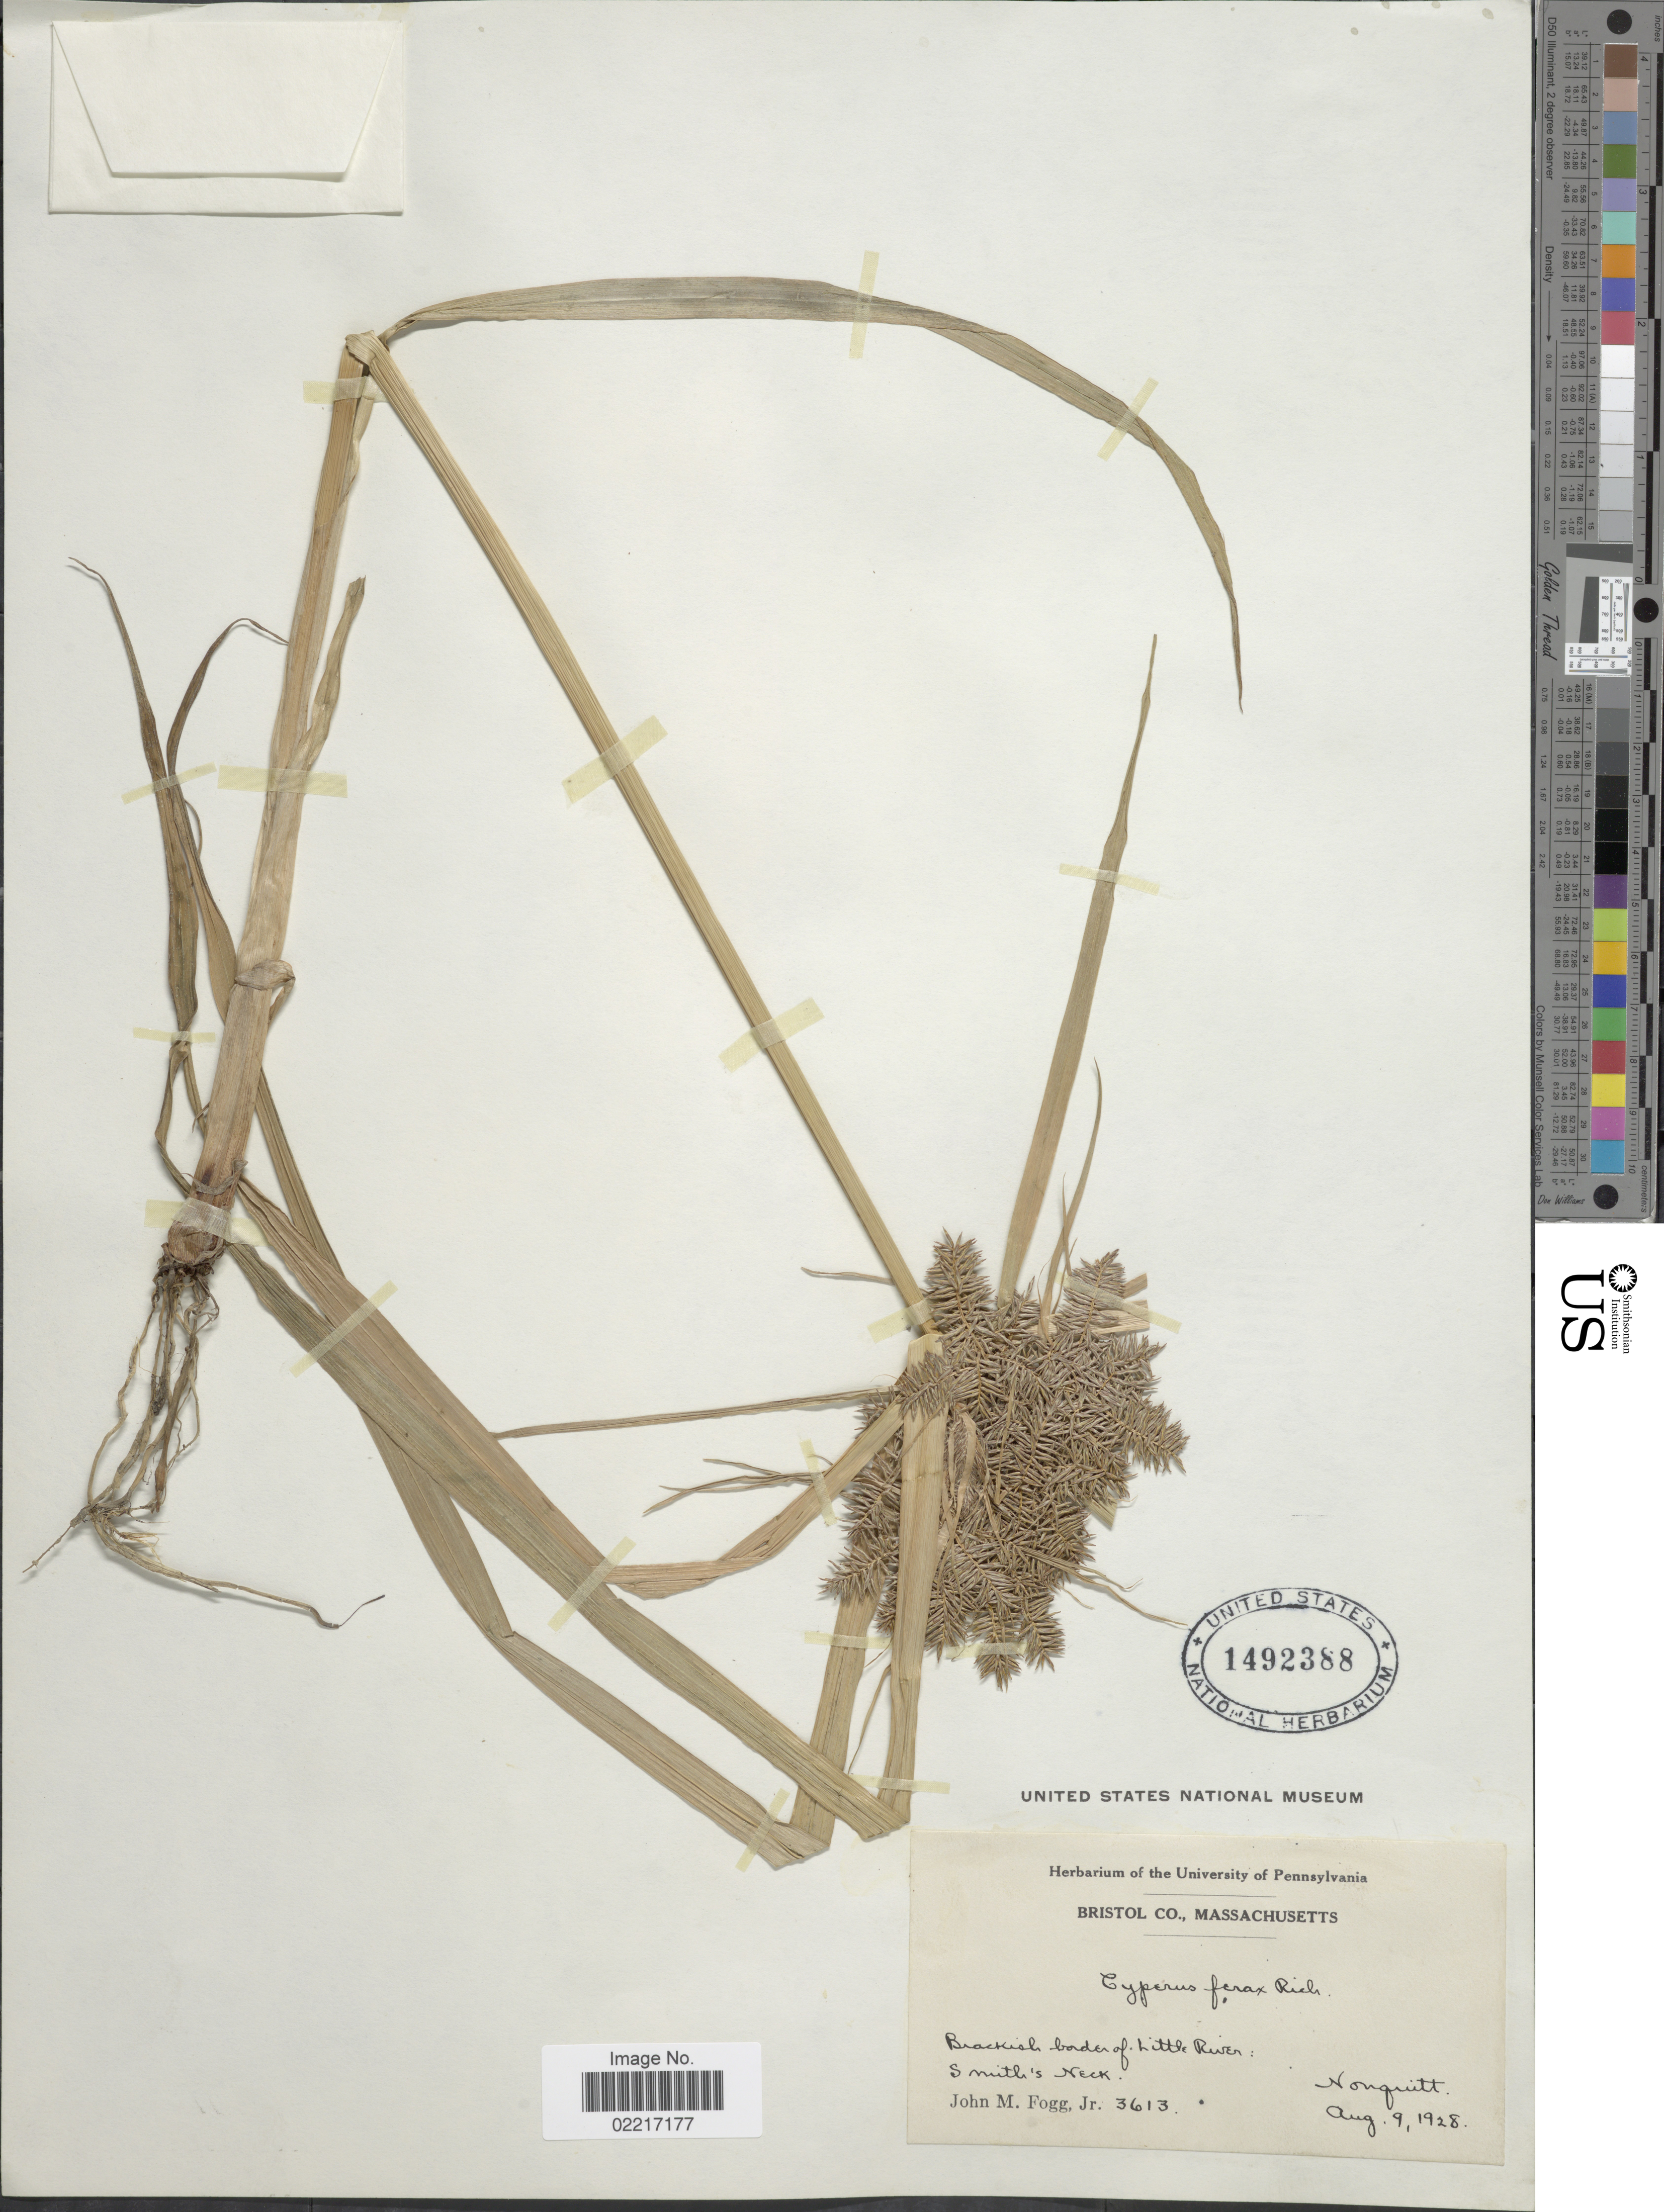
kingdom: Plantae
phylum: Tracheophyta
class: Liliopsida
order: Poales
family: Cyperaceae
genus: Cyperus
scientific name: Cyperus odoratus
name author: L.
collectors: J. Fogg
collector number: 3613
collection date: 1928-08-09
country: United States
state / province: Massachusetts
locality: Bristal Co., Brackish borde of Little River, Smith's Necl, Nonquitt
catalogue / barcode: US 1492388